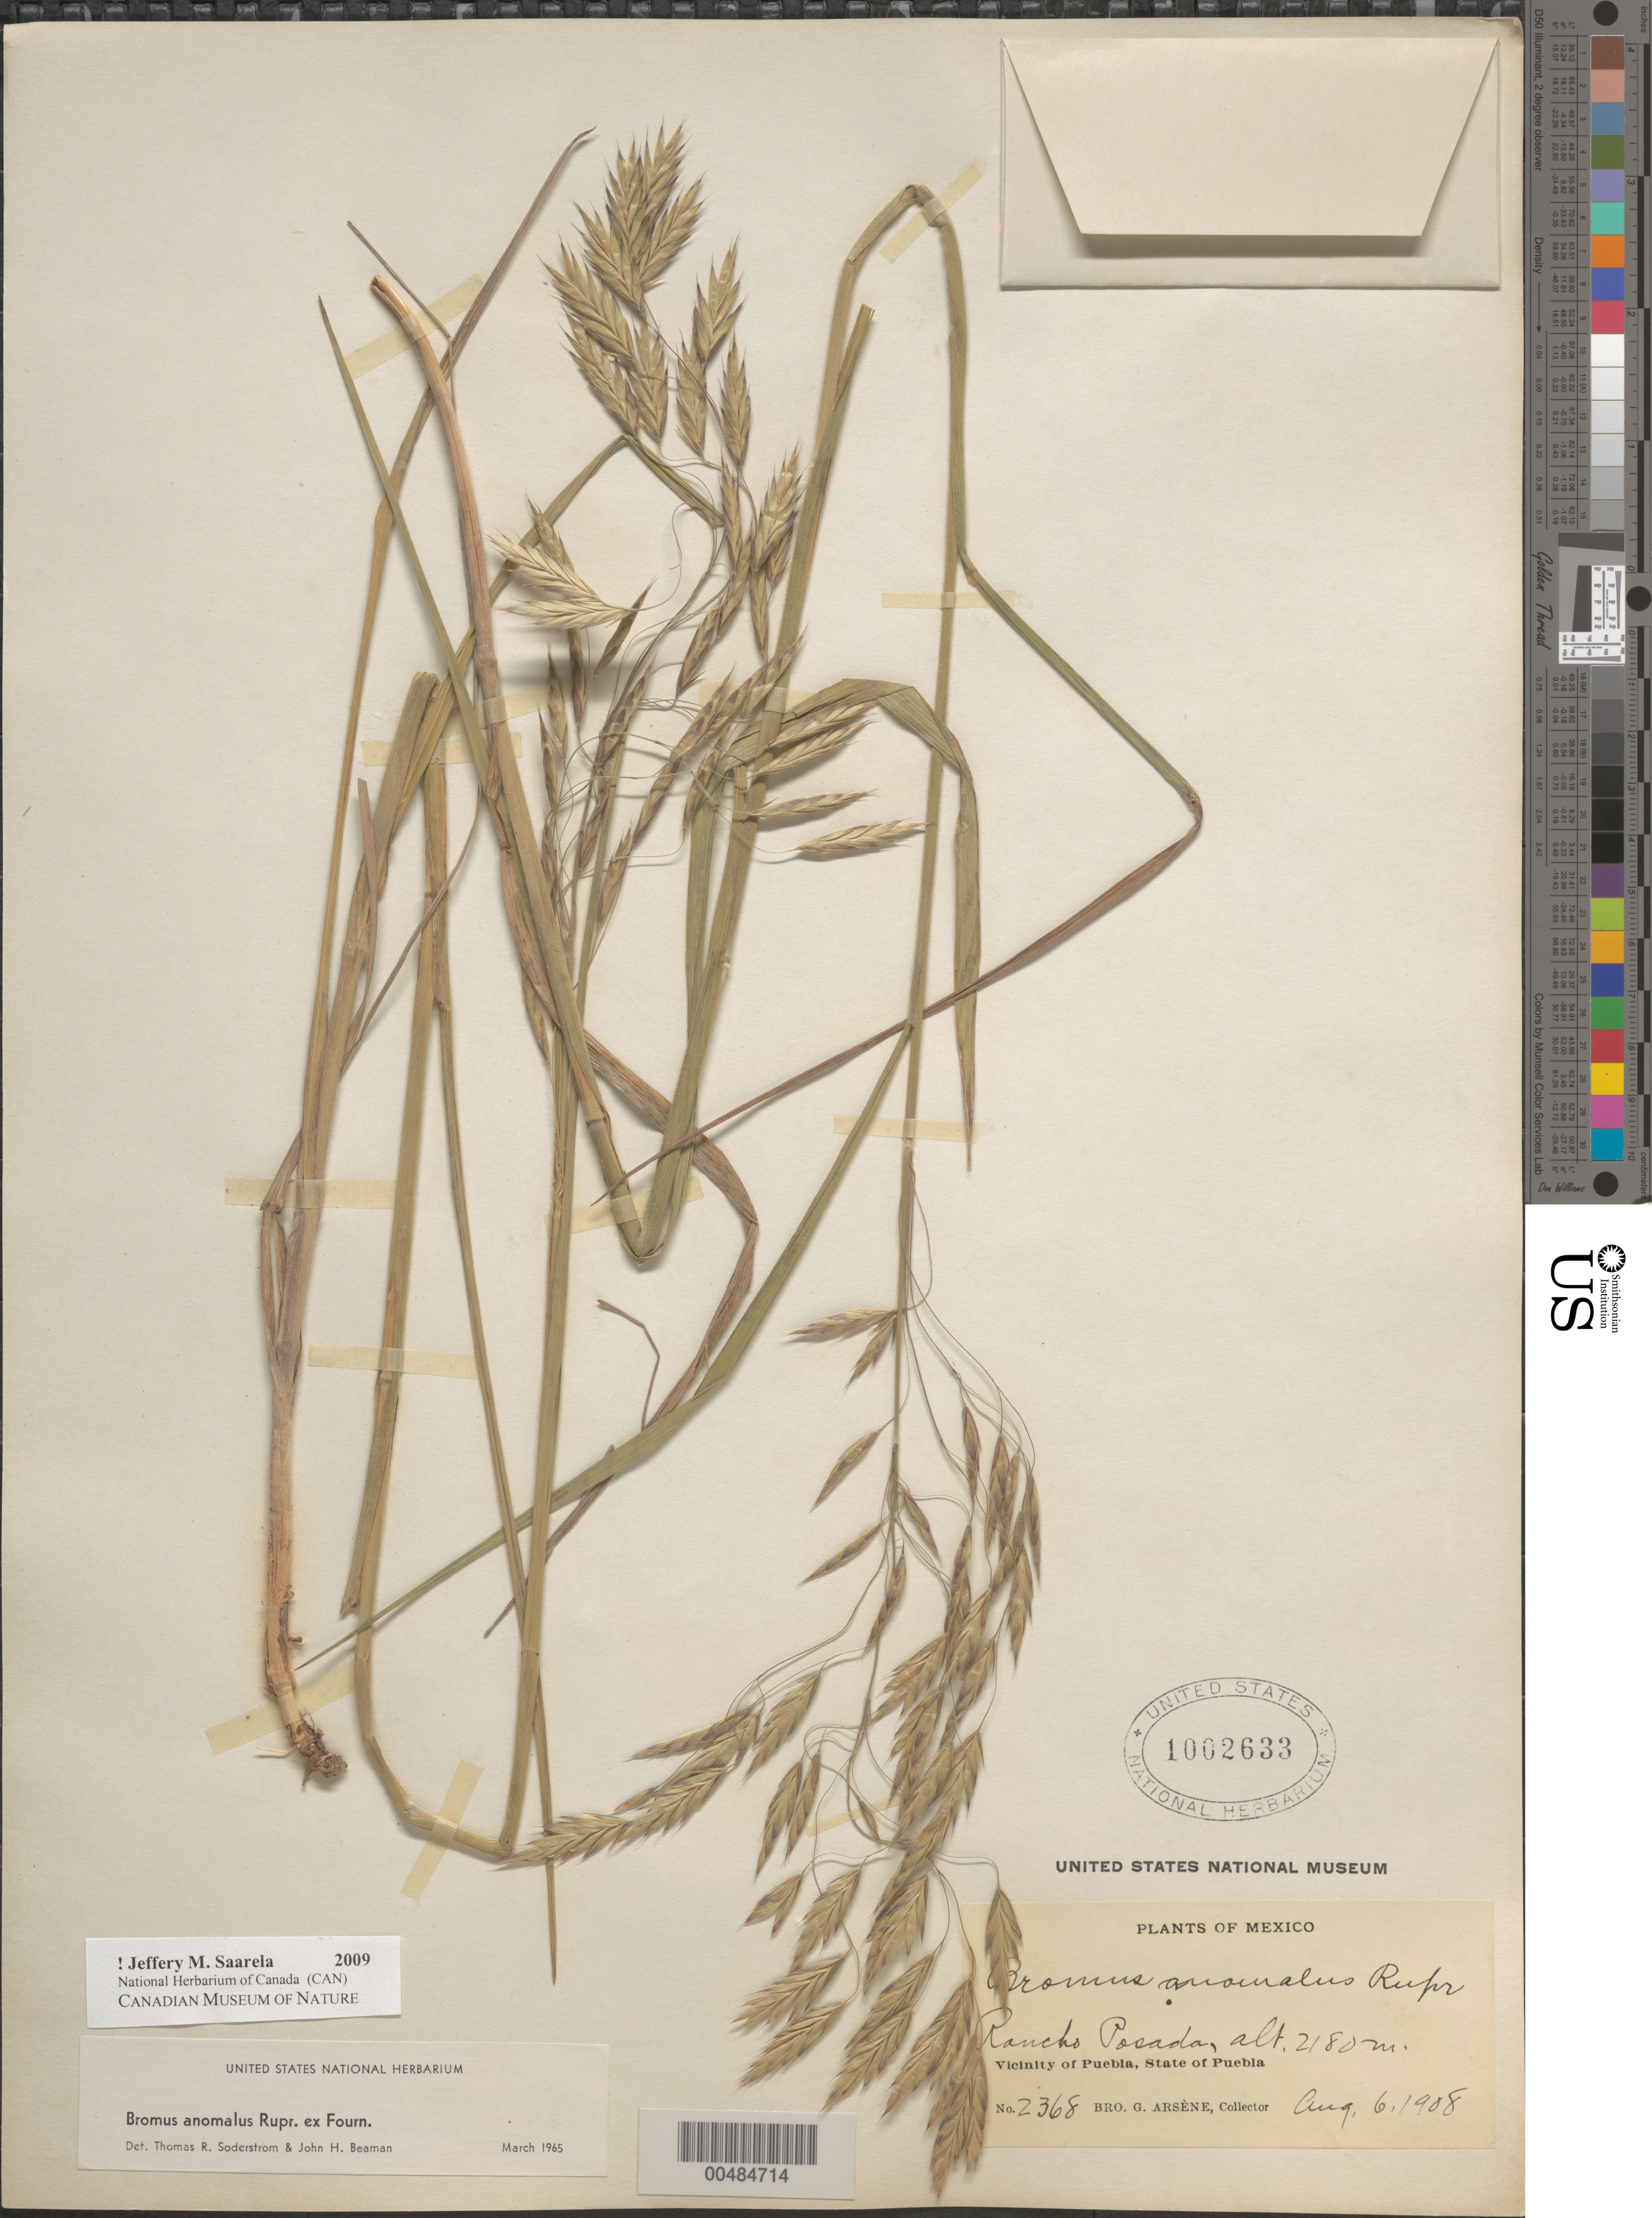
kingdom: Plantae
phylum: Tracheophyta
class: Liliopsida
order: Poales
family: Poaceae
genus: Bromus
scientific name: Bromus anomalus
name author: Rupr. ex E. Fourn.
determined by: Soderstrom, T. R.; Beaman, J. H.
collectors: Bro. G. Arsène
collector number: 2368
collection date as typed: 6 Aug 1908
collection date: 1908-08-06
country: Mexico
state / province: Puebla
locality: Rancho Posada, vicinity of Puebla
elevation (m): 2180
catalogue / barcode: US 1002633